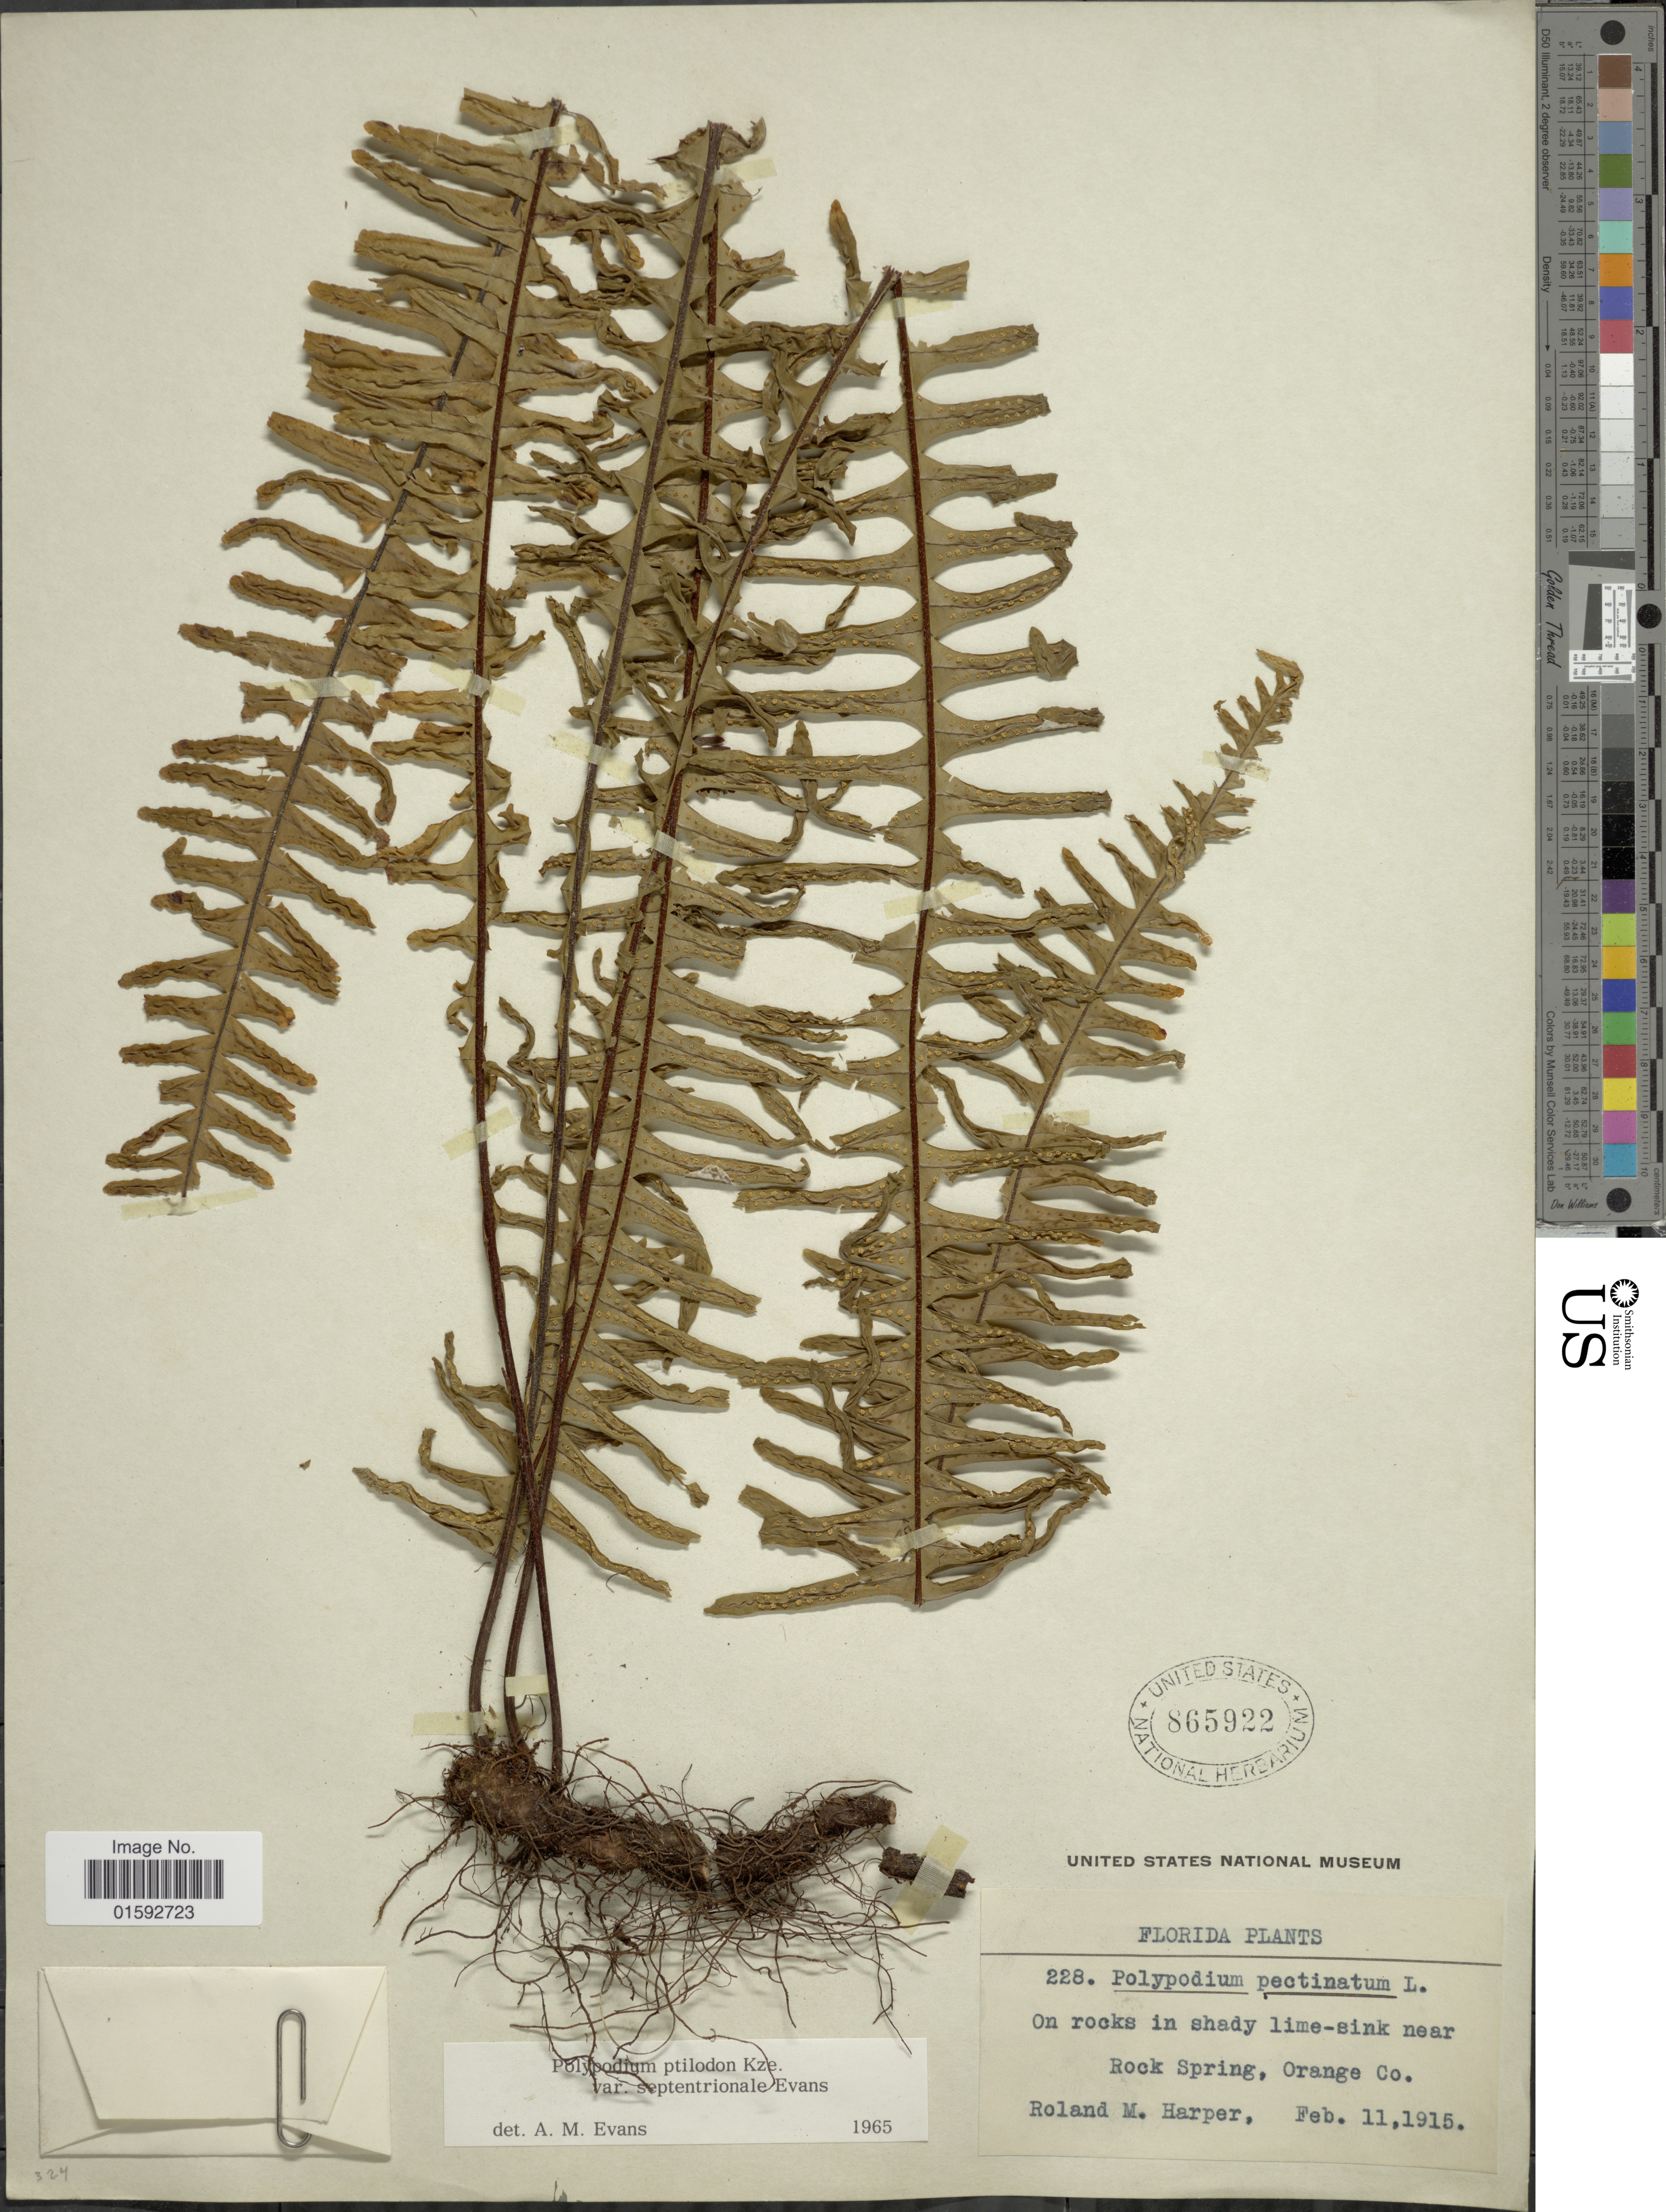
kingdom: Plantae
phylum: Tracheophyta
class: Polypodiopsida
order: Polypodiales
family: Polypodiaceae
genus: Pecluma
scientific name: Pecluma ptilodos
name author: (Kunze) Price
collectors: R. M. Harper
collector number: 228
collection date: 1915-02-11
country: United States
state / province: Florida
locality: On rocks in shady lime-sink near Rock Spring, Orange Co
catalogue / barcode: US 865922